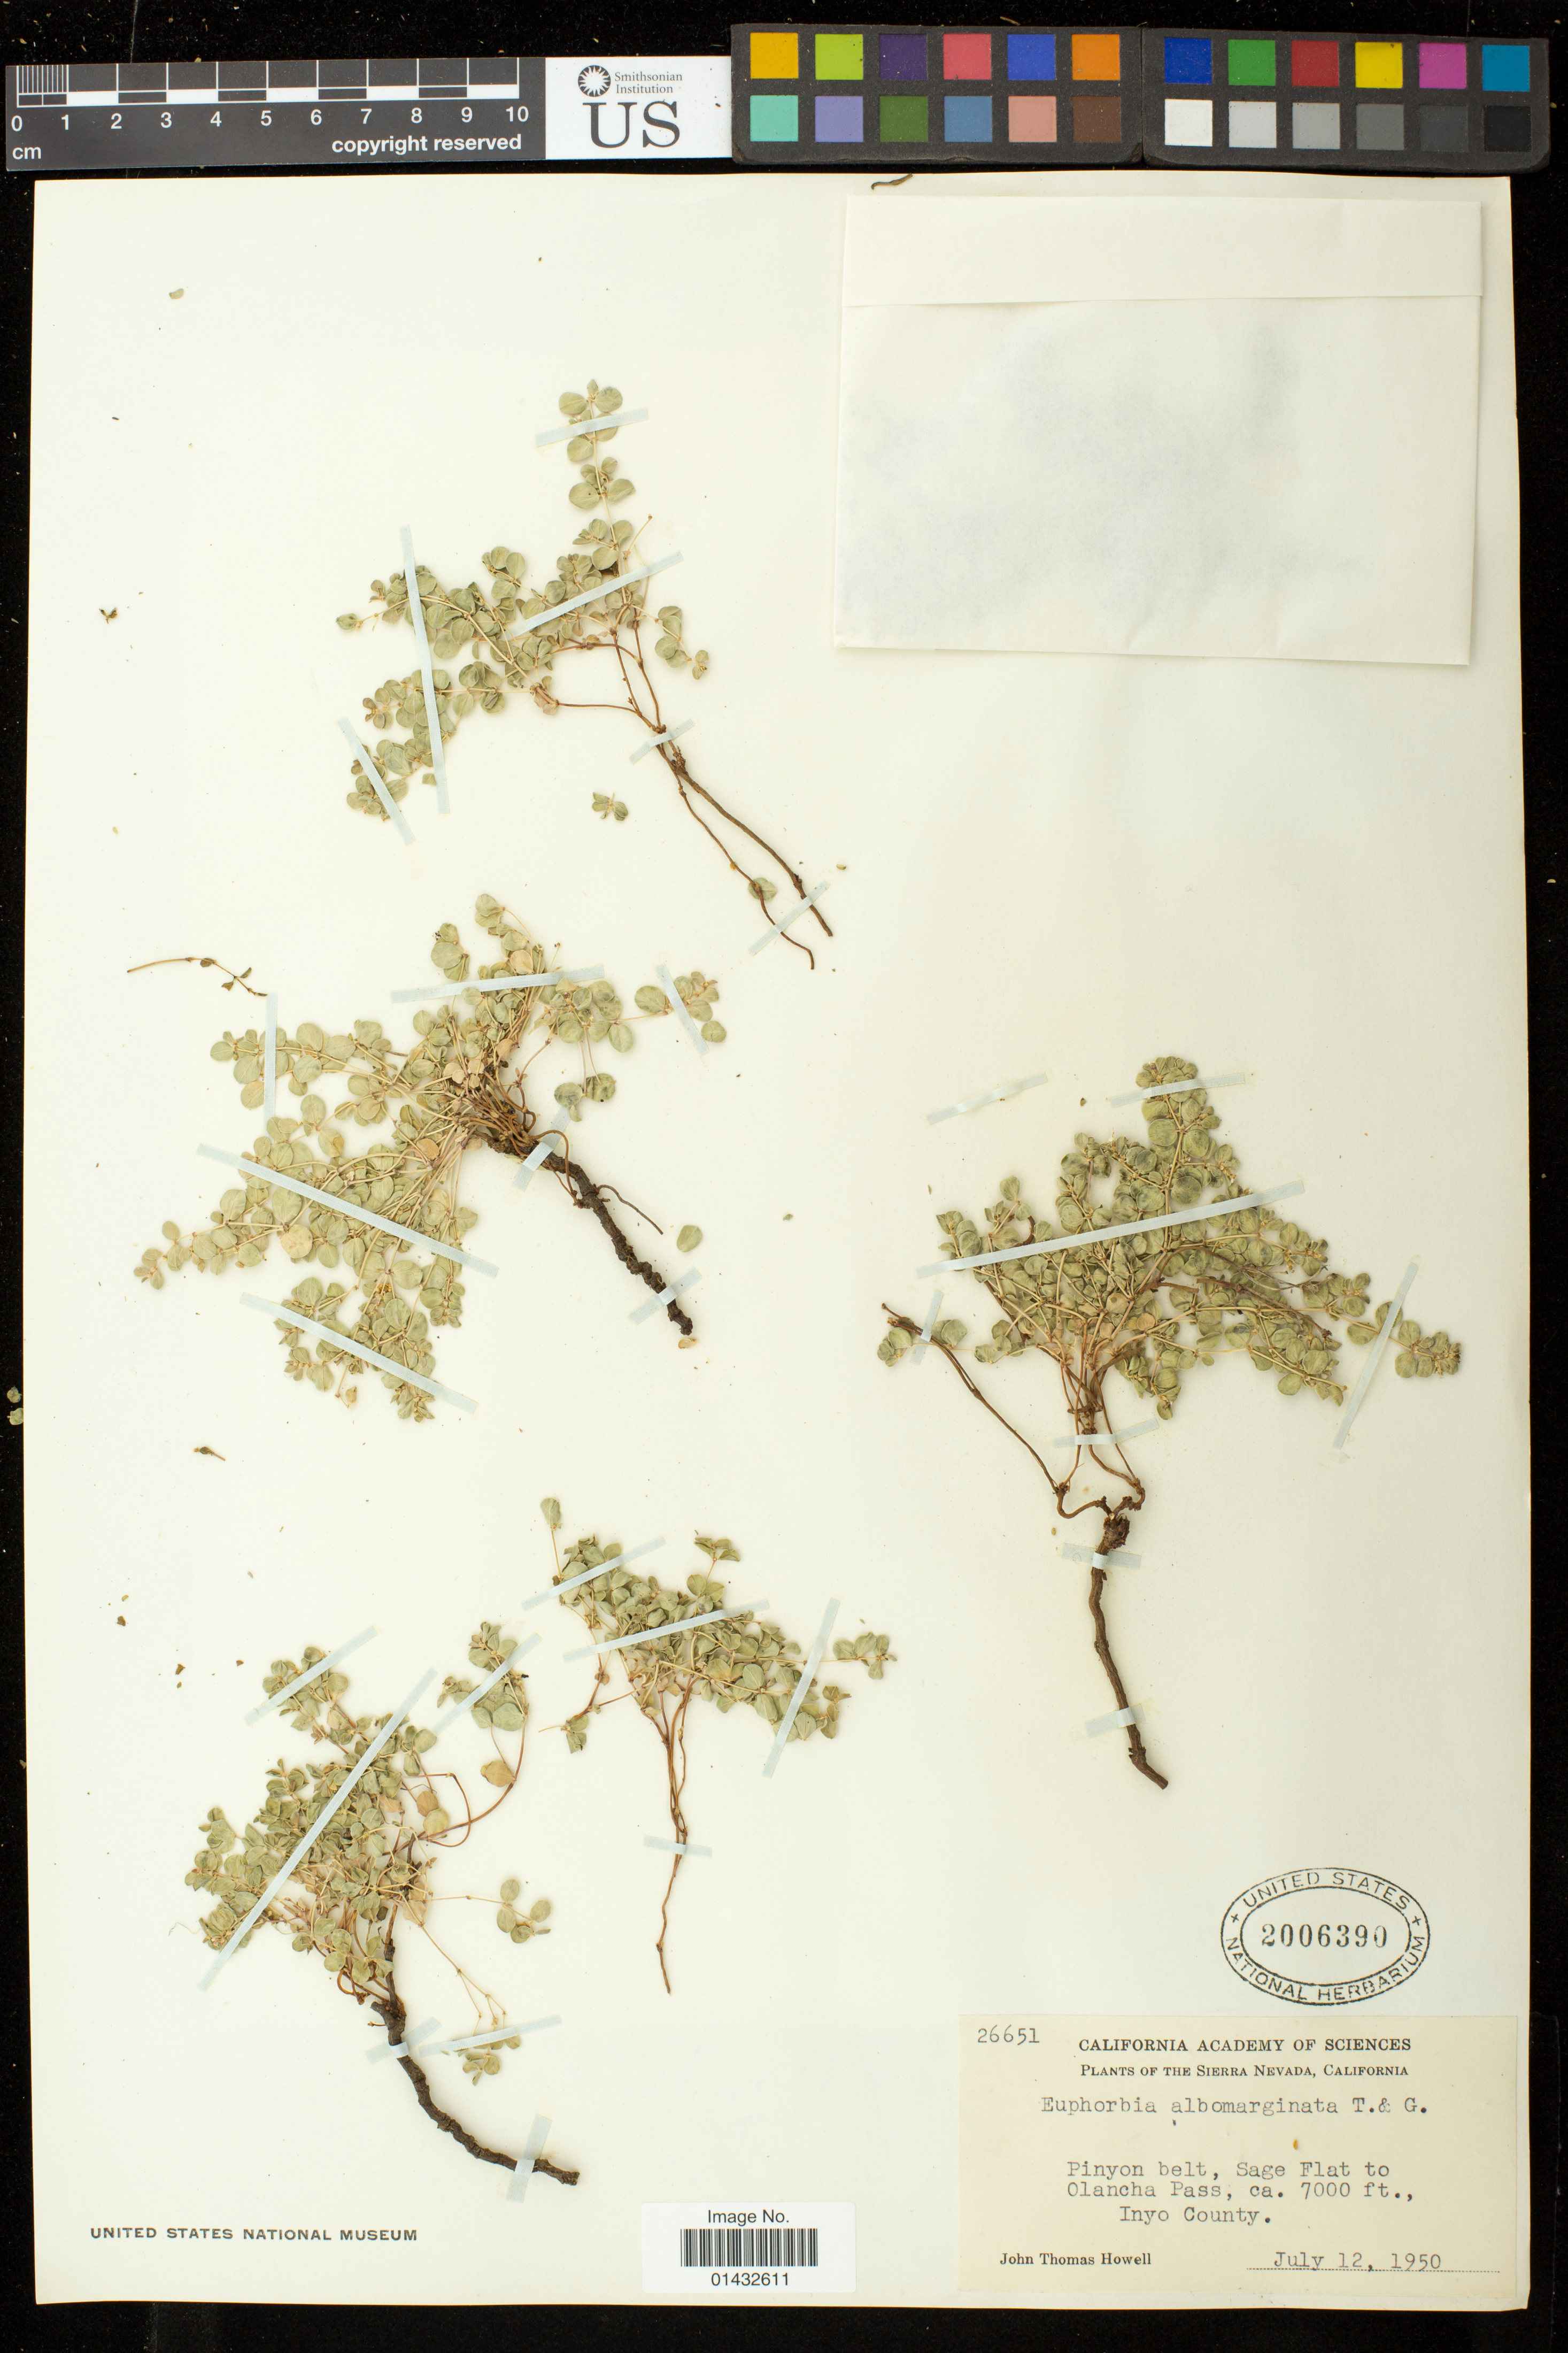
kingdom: Plantae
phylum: Tracheophyta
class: Magnoliopsida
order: Malpighiales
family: Euphorbiaceae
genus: Euphorbia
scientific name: Euphorbia albomarginata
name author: Torr. & A. Gray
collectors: J. T. Howell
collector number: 26651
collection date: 1950-07-12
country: United States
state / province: California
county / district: Inyo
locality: Pinyon belt, Sage Flat to Olancha Pass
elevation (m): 2134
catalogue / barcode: US 2006390